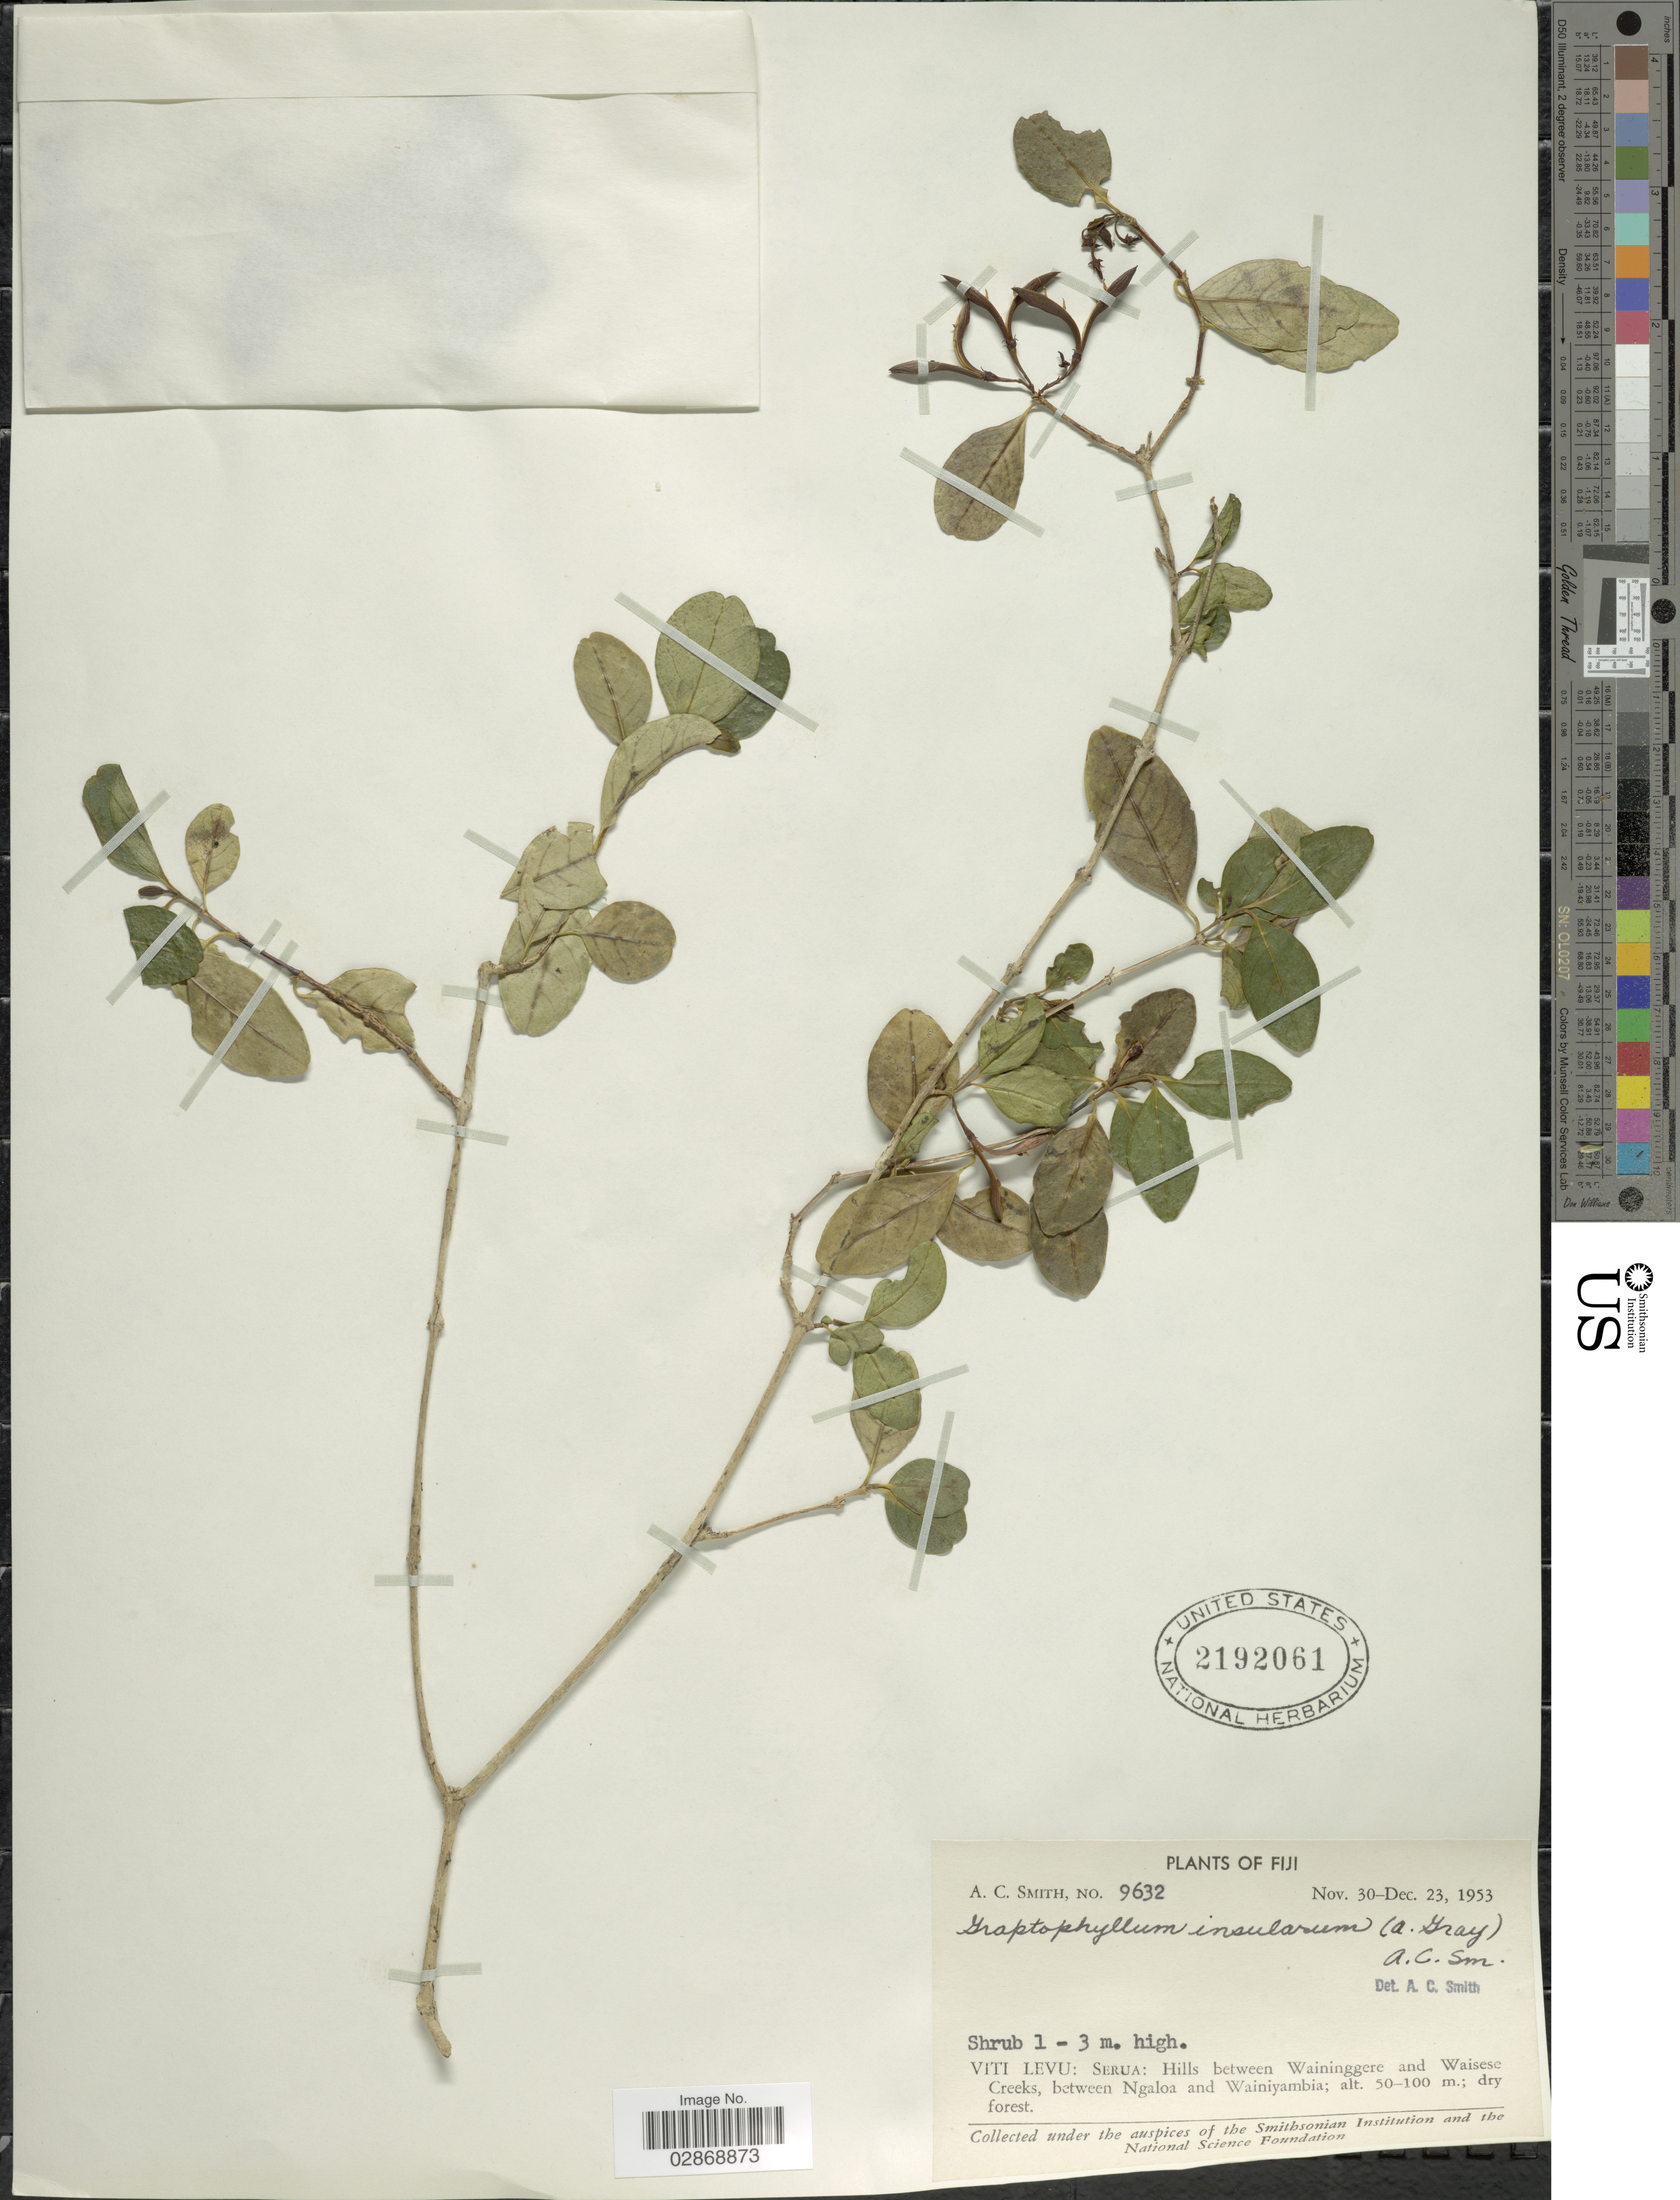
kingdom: Plantae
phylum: Tracheophyta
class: Magnoliopsida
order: Lamiales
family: Acanthaceae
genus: Graptophyllum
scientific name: Graptophyllum insularum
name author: (A. Gray) A.C. Sm.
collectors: A. C. Smith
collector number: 9632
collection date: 1953-11-30/1953-12-23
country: Fiji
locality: Viti Levu: Serua: Hills between Waininggere and Waisese Creeks, between Ngaloa and Wainiyambia.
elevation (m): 50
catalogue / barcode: US 2192061